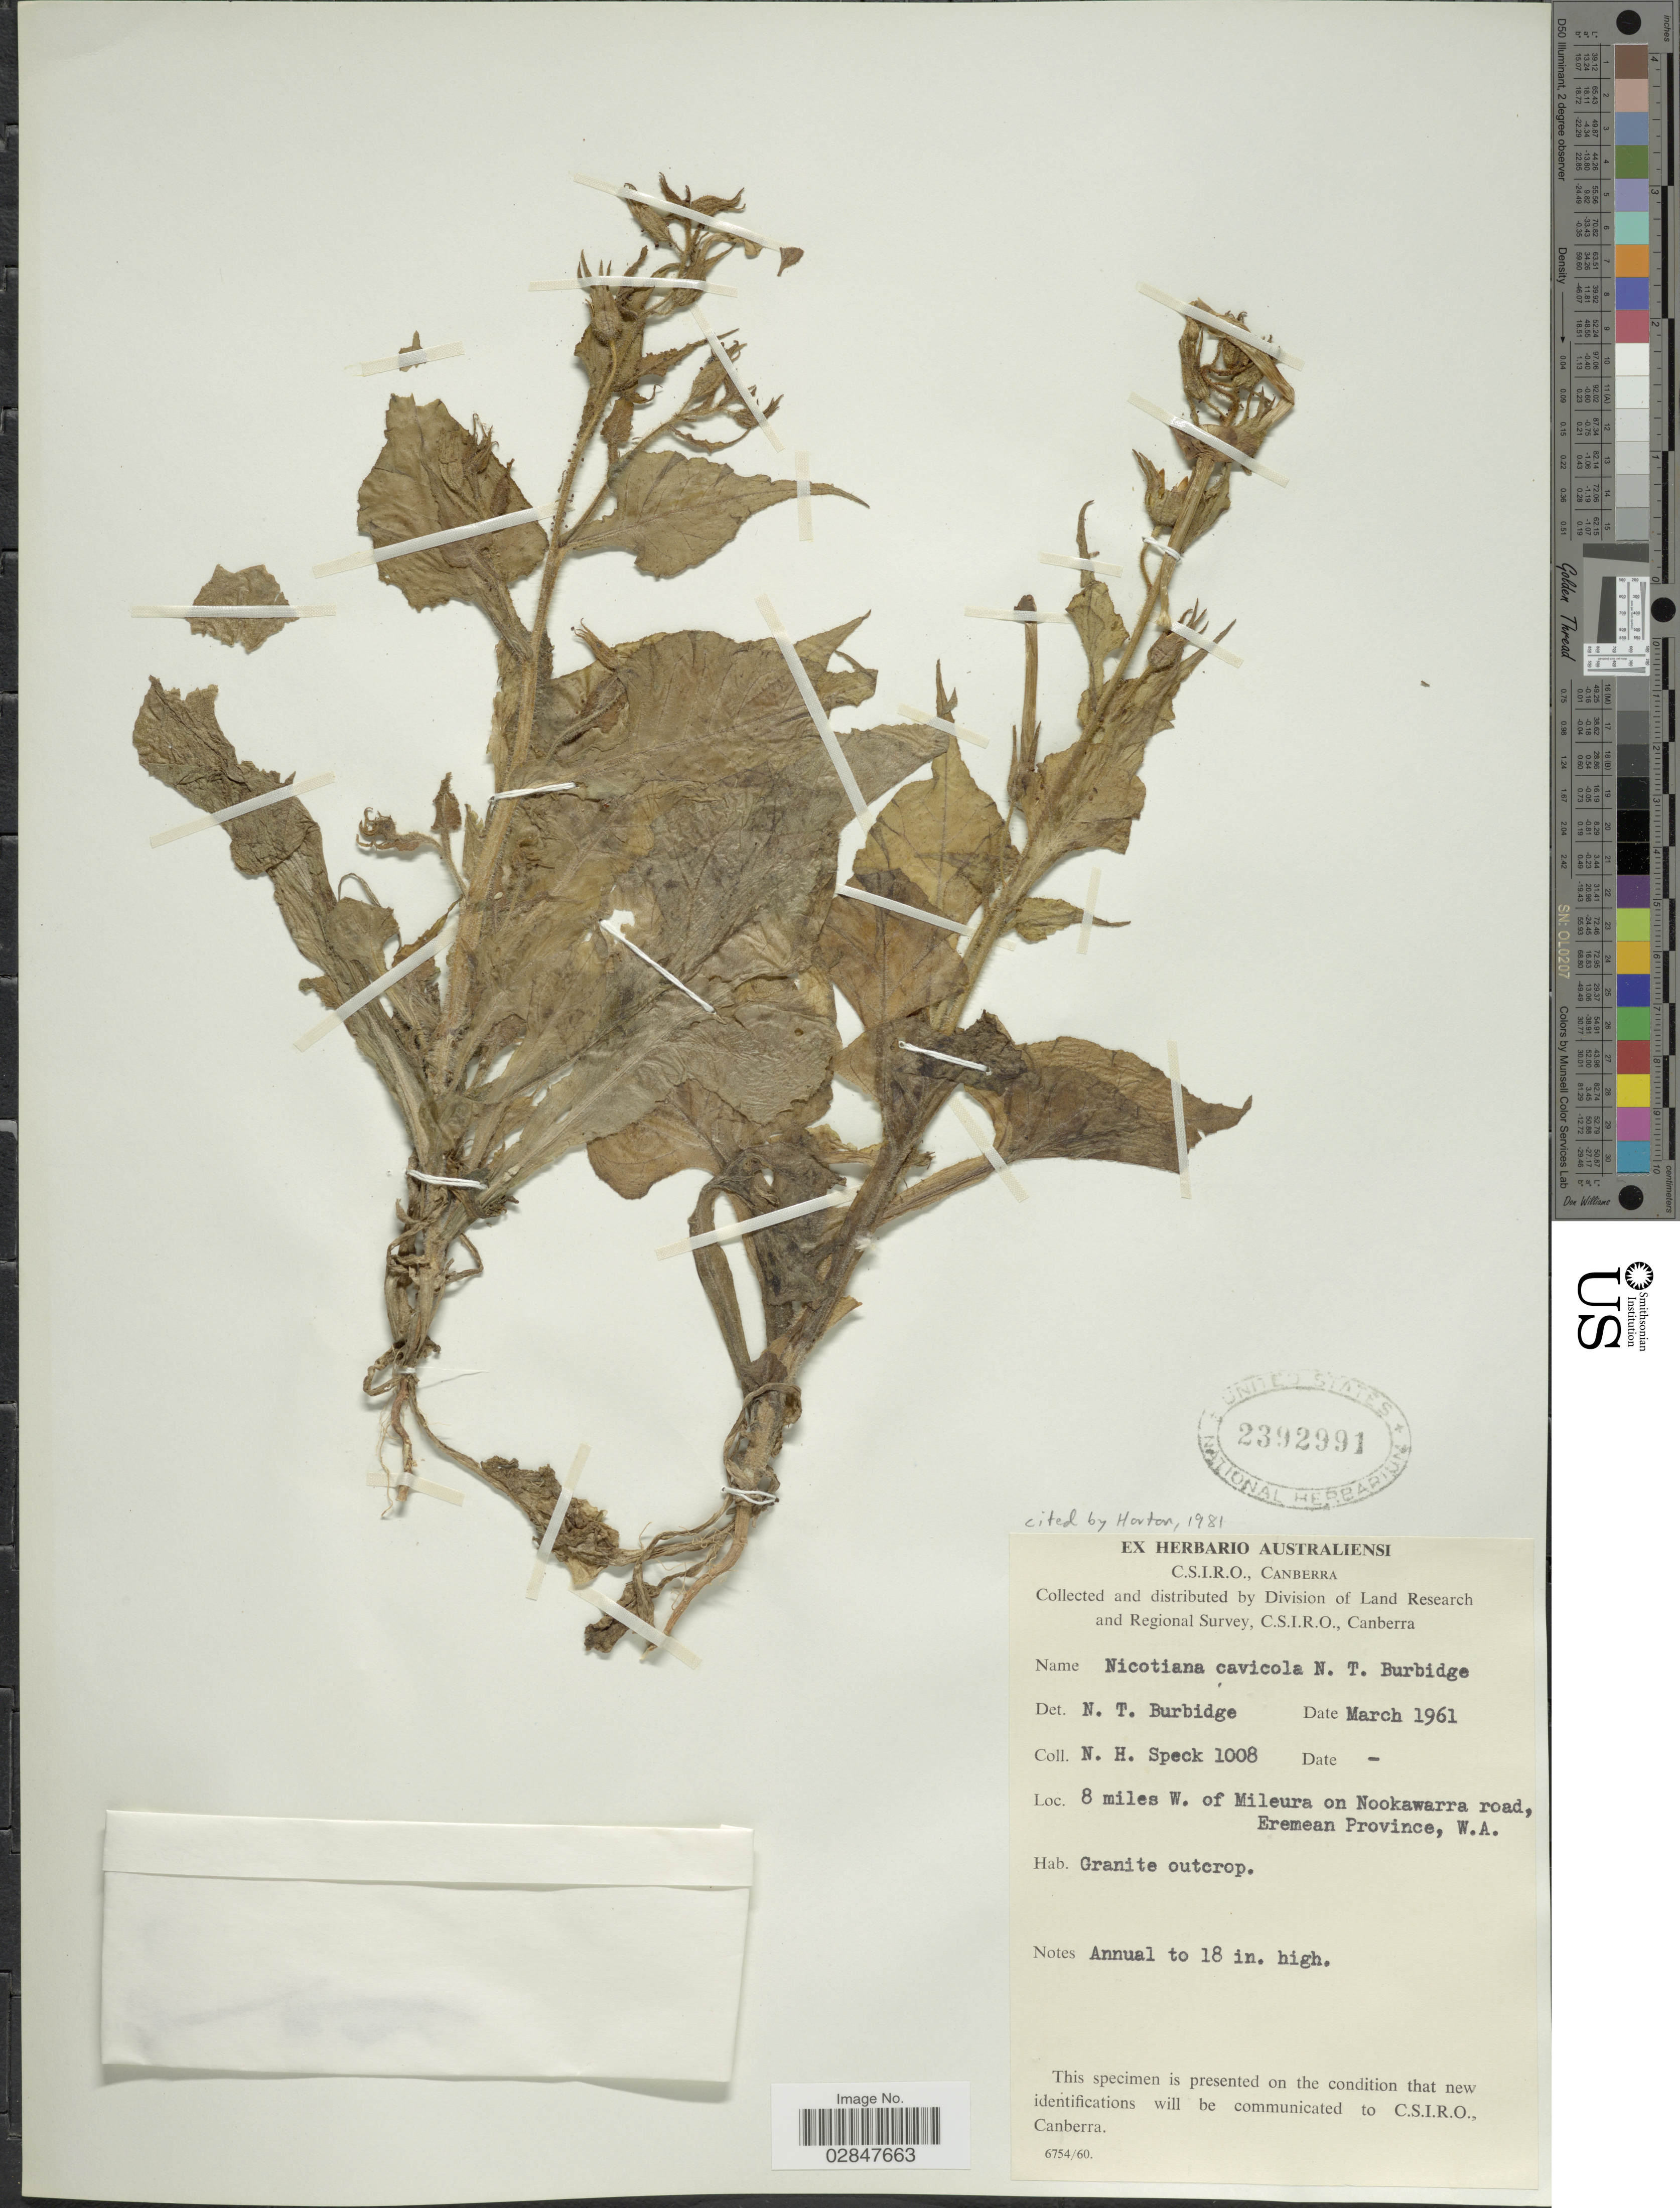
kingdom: Plantae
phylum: Tracheophyta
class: Magnoliopsida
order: Solanales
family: Solanaceae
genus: Nicotiana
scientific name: Nicotiana cavicola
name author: N.T. Burb.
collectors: N. Speck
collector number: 1008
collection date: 1961-03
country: Australia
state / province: Western Australia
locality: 8 miles W. of Mileura on Nookawarra road, Eremean Province, W. A.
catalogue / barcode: US 2392991